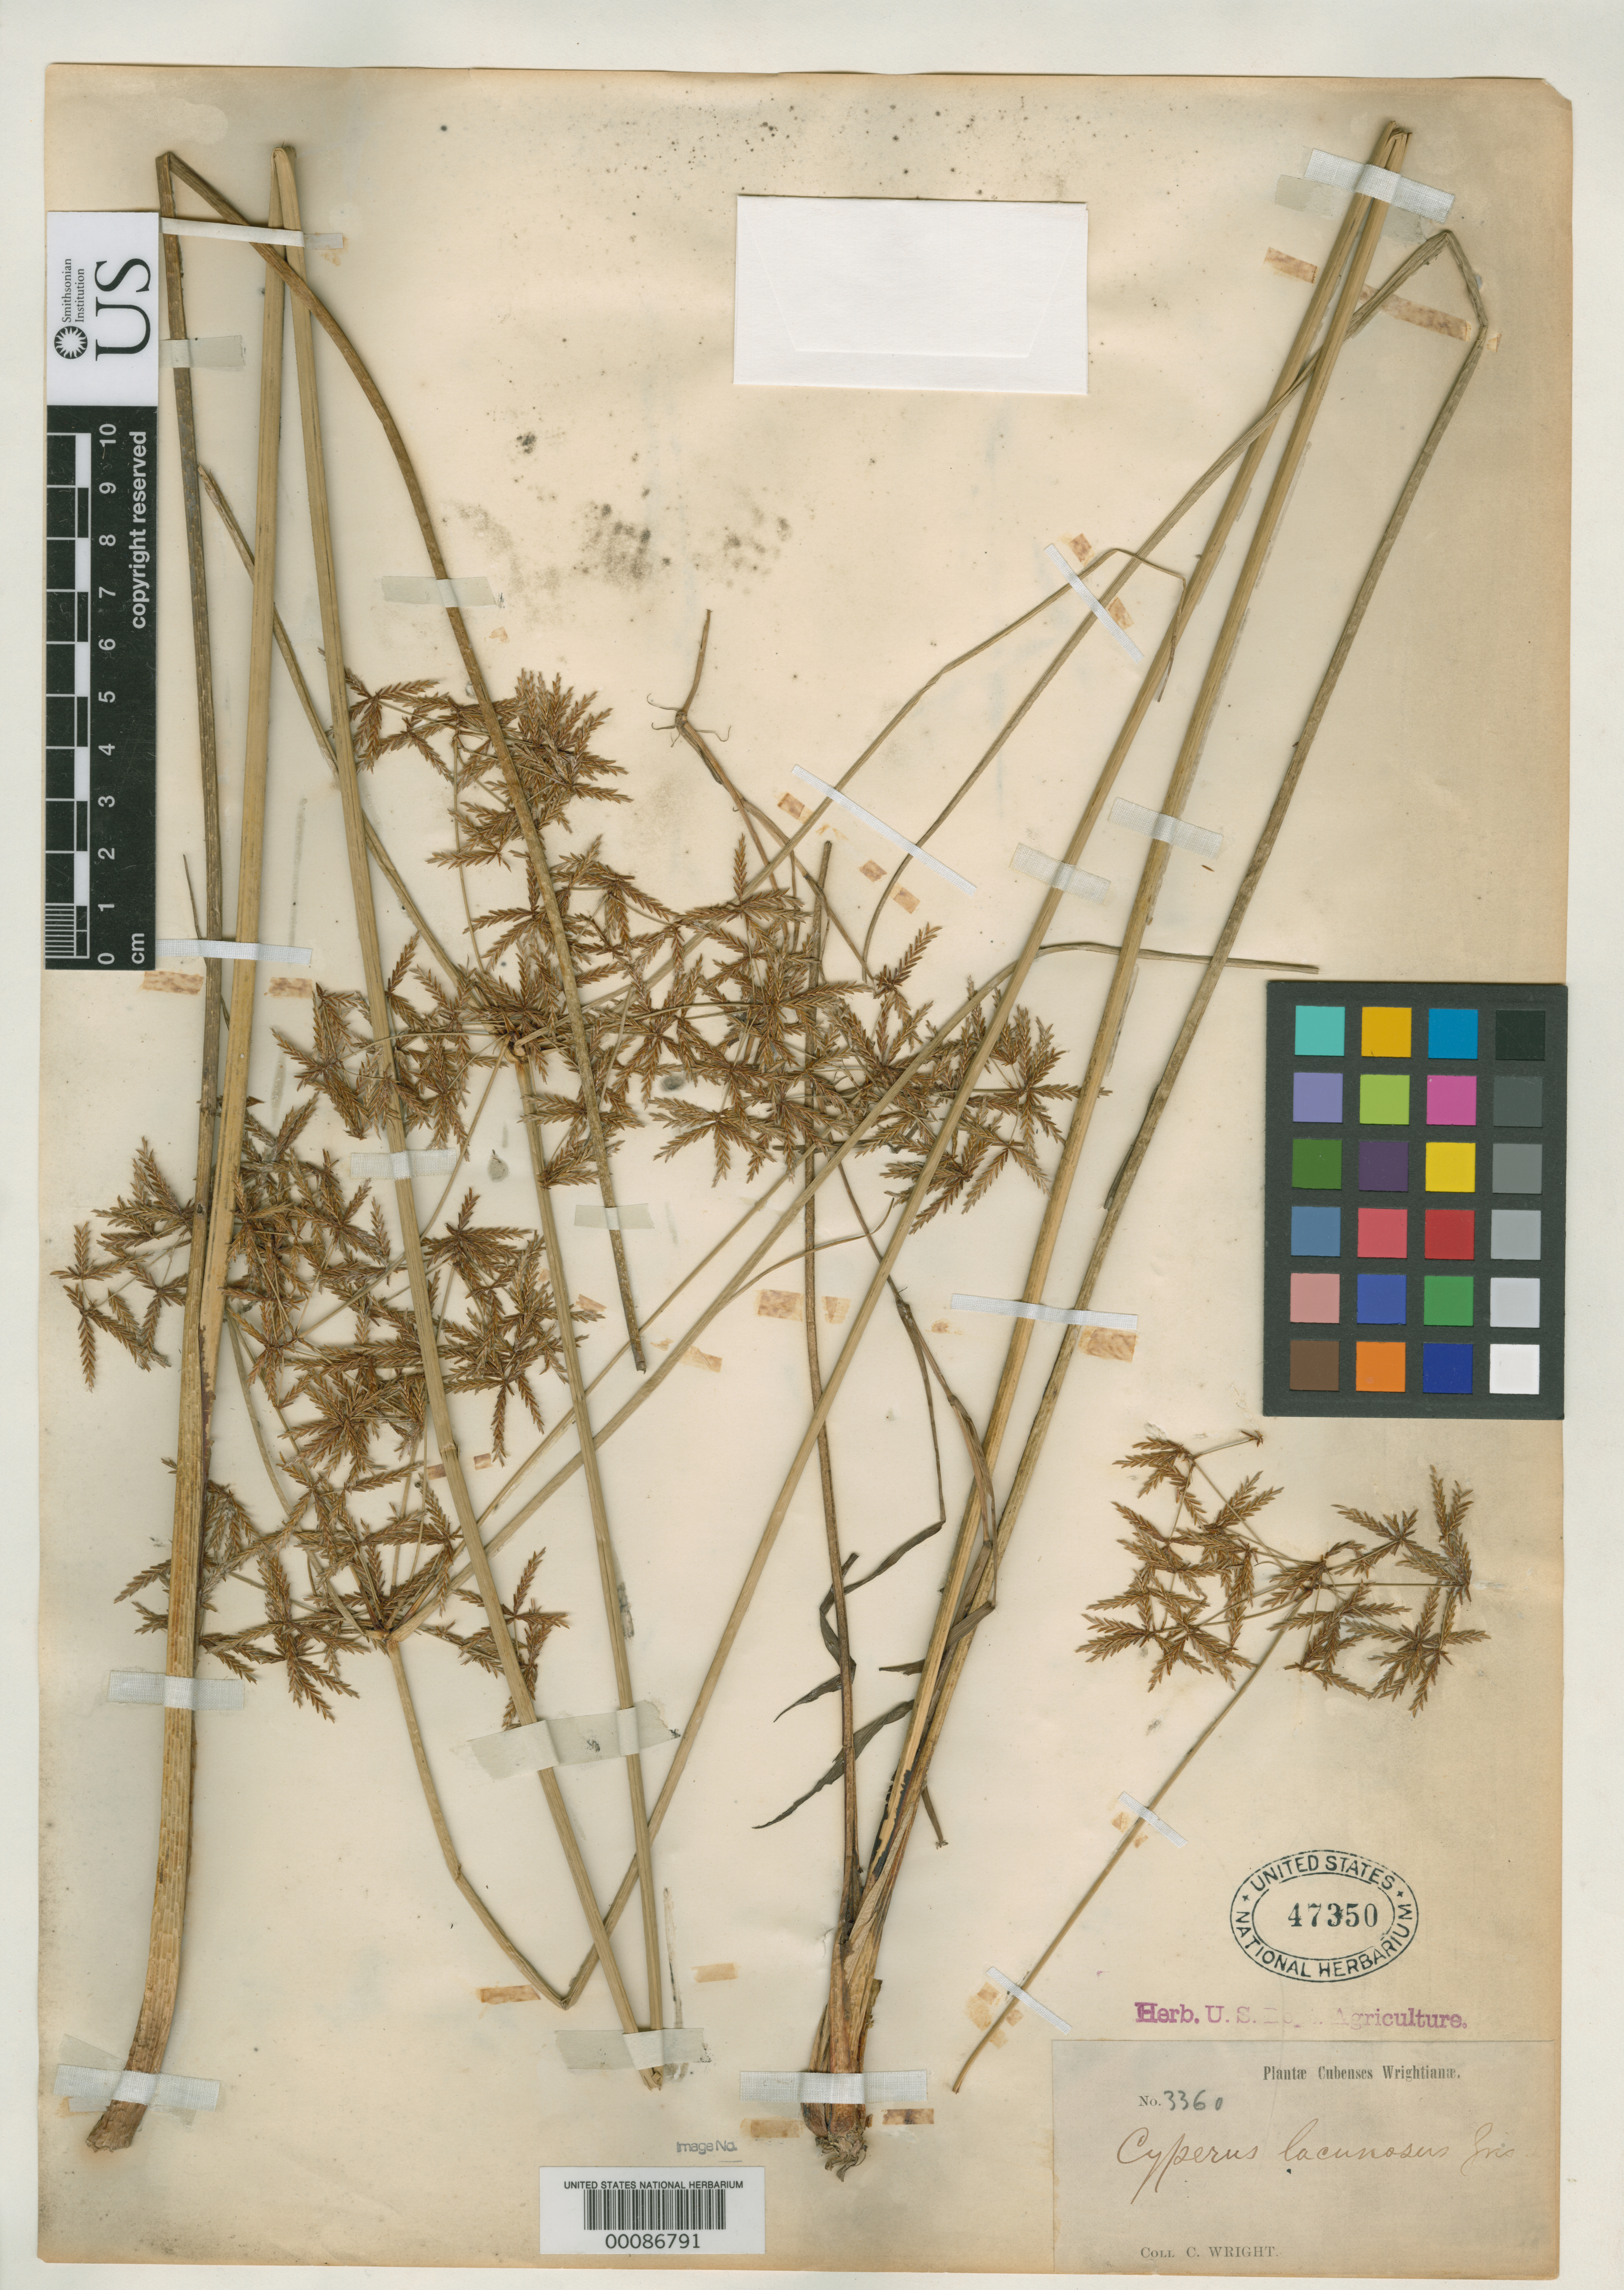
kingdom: Plantae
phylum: Tracheophyta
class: Liliopsida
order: Poales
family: Cyperaceae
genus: Cyperus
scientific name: Cyperus lacunosus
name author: Griseb.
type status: Isotype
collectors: C. Wright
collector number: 3360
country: Cuba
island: Greater Antilles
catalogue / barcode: US 47350